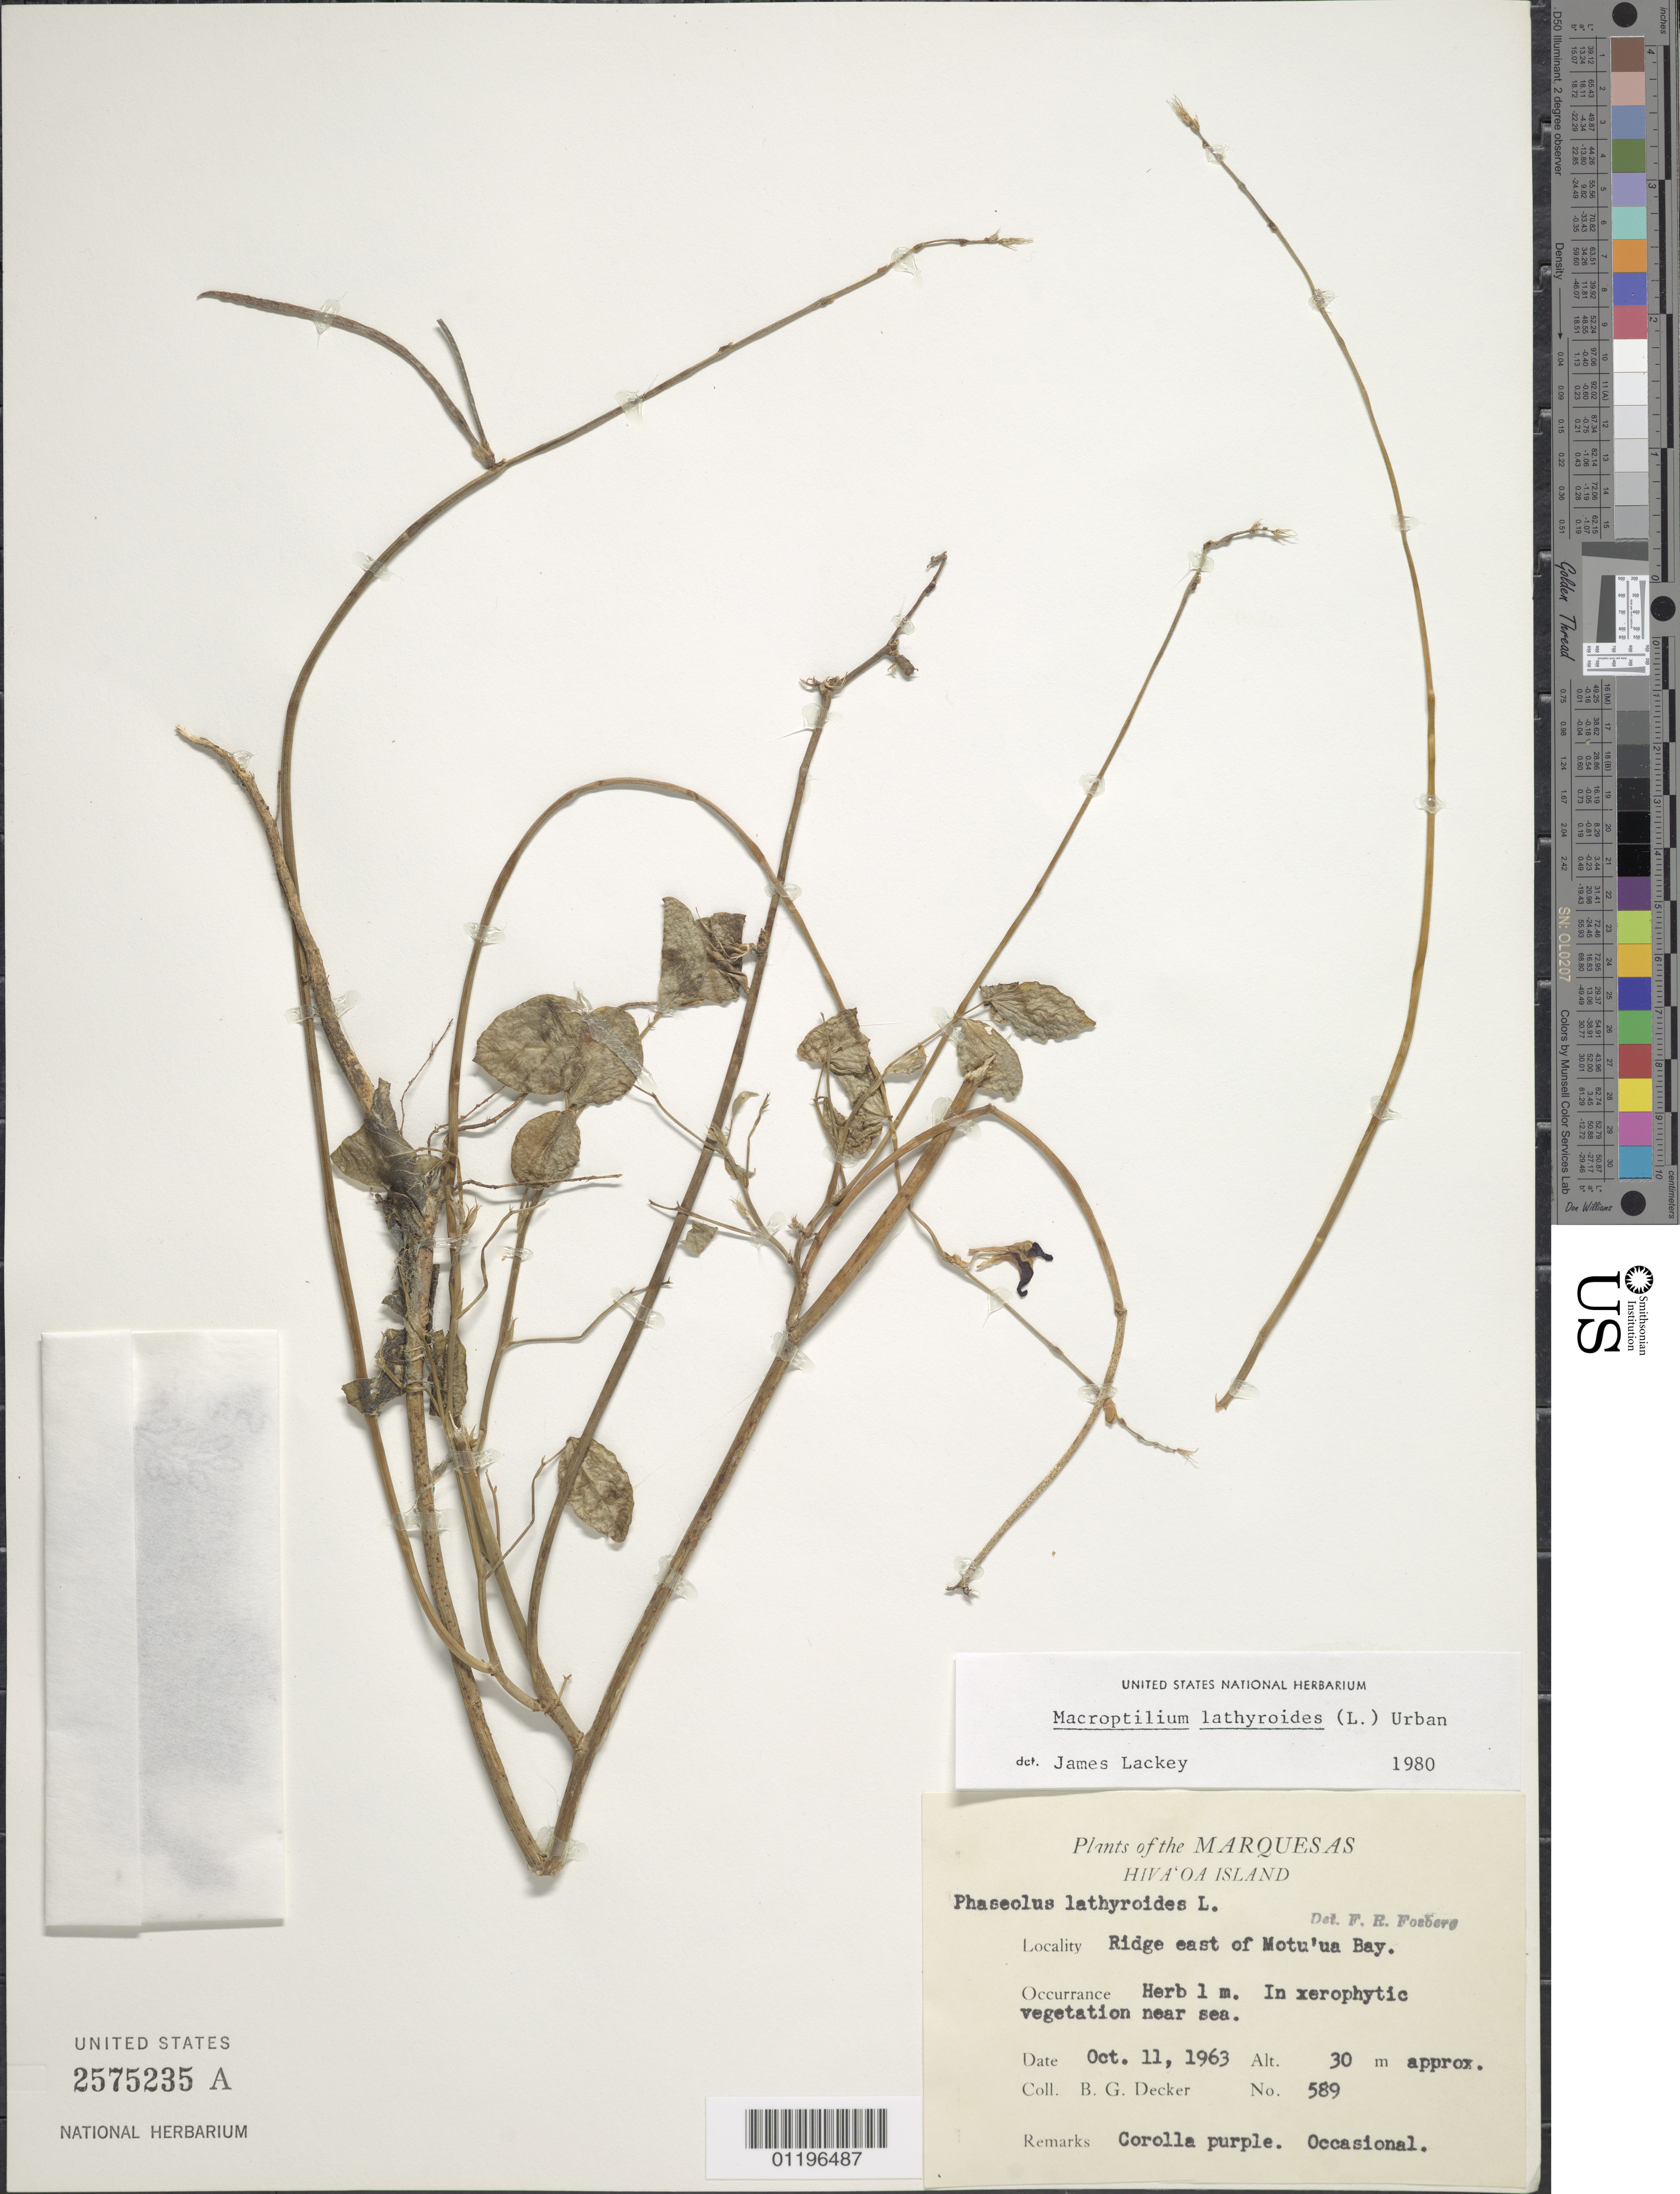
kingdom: Plantae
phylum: Tracheophyta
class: Magnoliopsida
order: Fabales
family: Fabaceae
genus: Macroptilium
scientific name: Macroptilium lathyroides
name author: (L.) Urb.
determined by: Wagner, W. L., (BOT), Smithsonian Institution - National Museum of Natural History (UNITED STATES)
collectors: B. G. Decker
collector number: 589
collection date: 1963-10-11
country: French Polynesia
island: Hiva Oa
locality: ridge E of Motu'ua Bay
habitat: In xerophytic vegetation near sea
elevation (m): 30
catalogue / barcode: US 2575235A